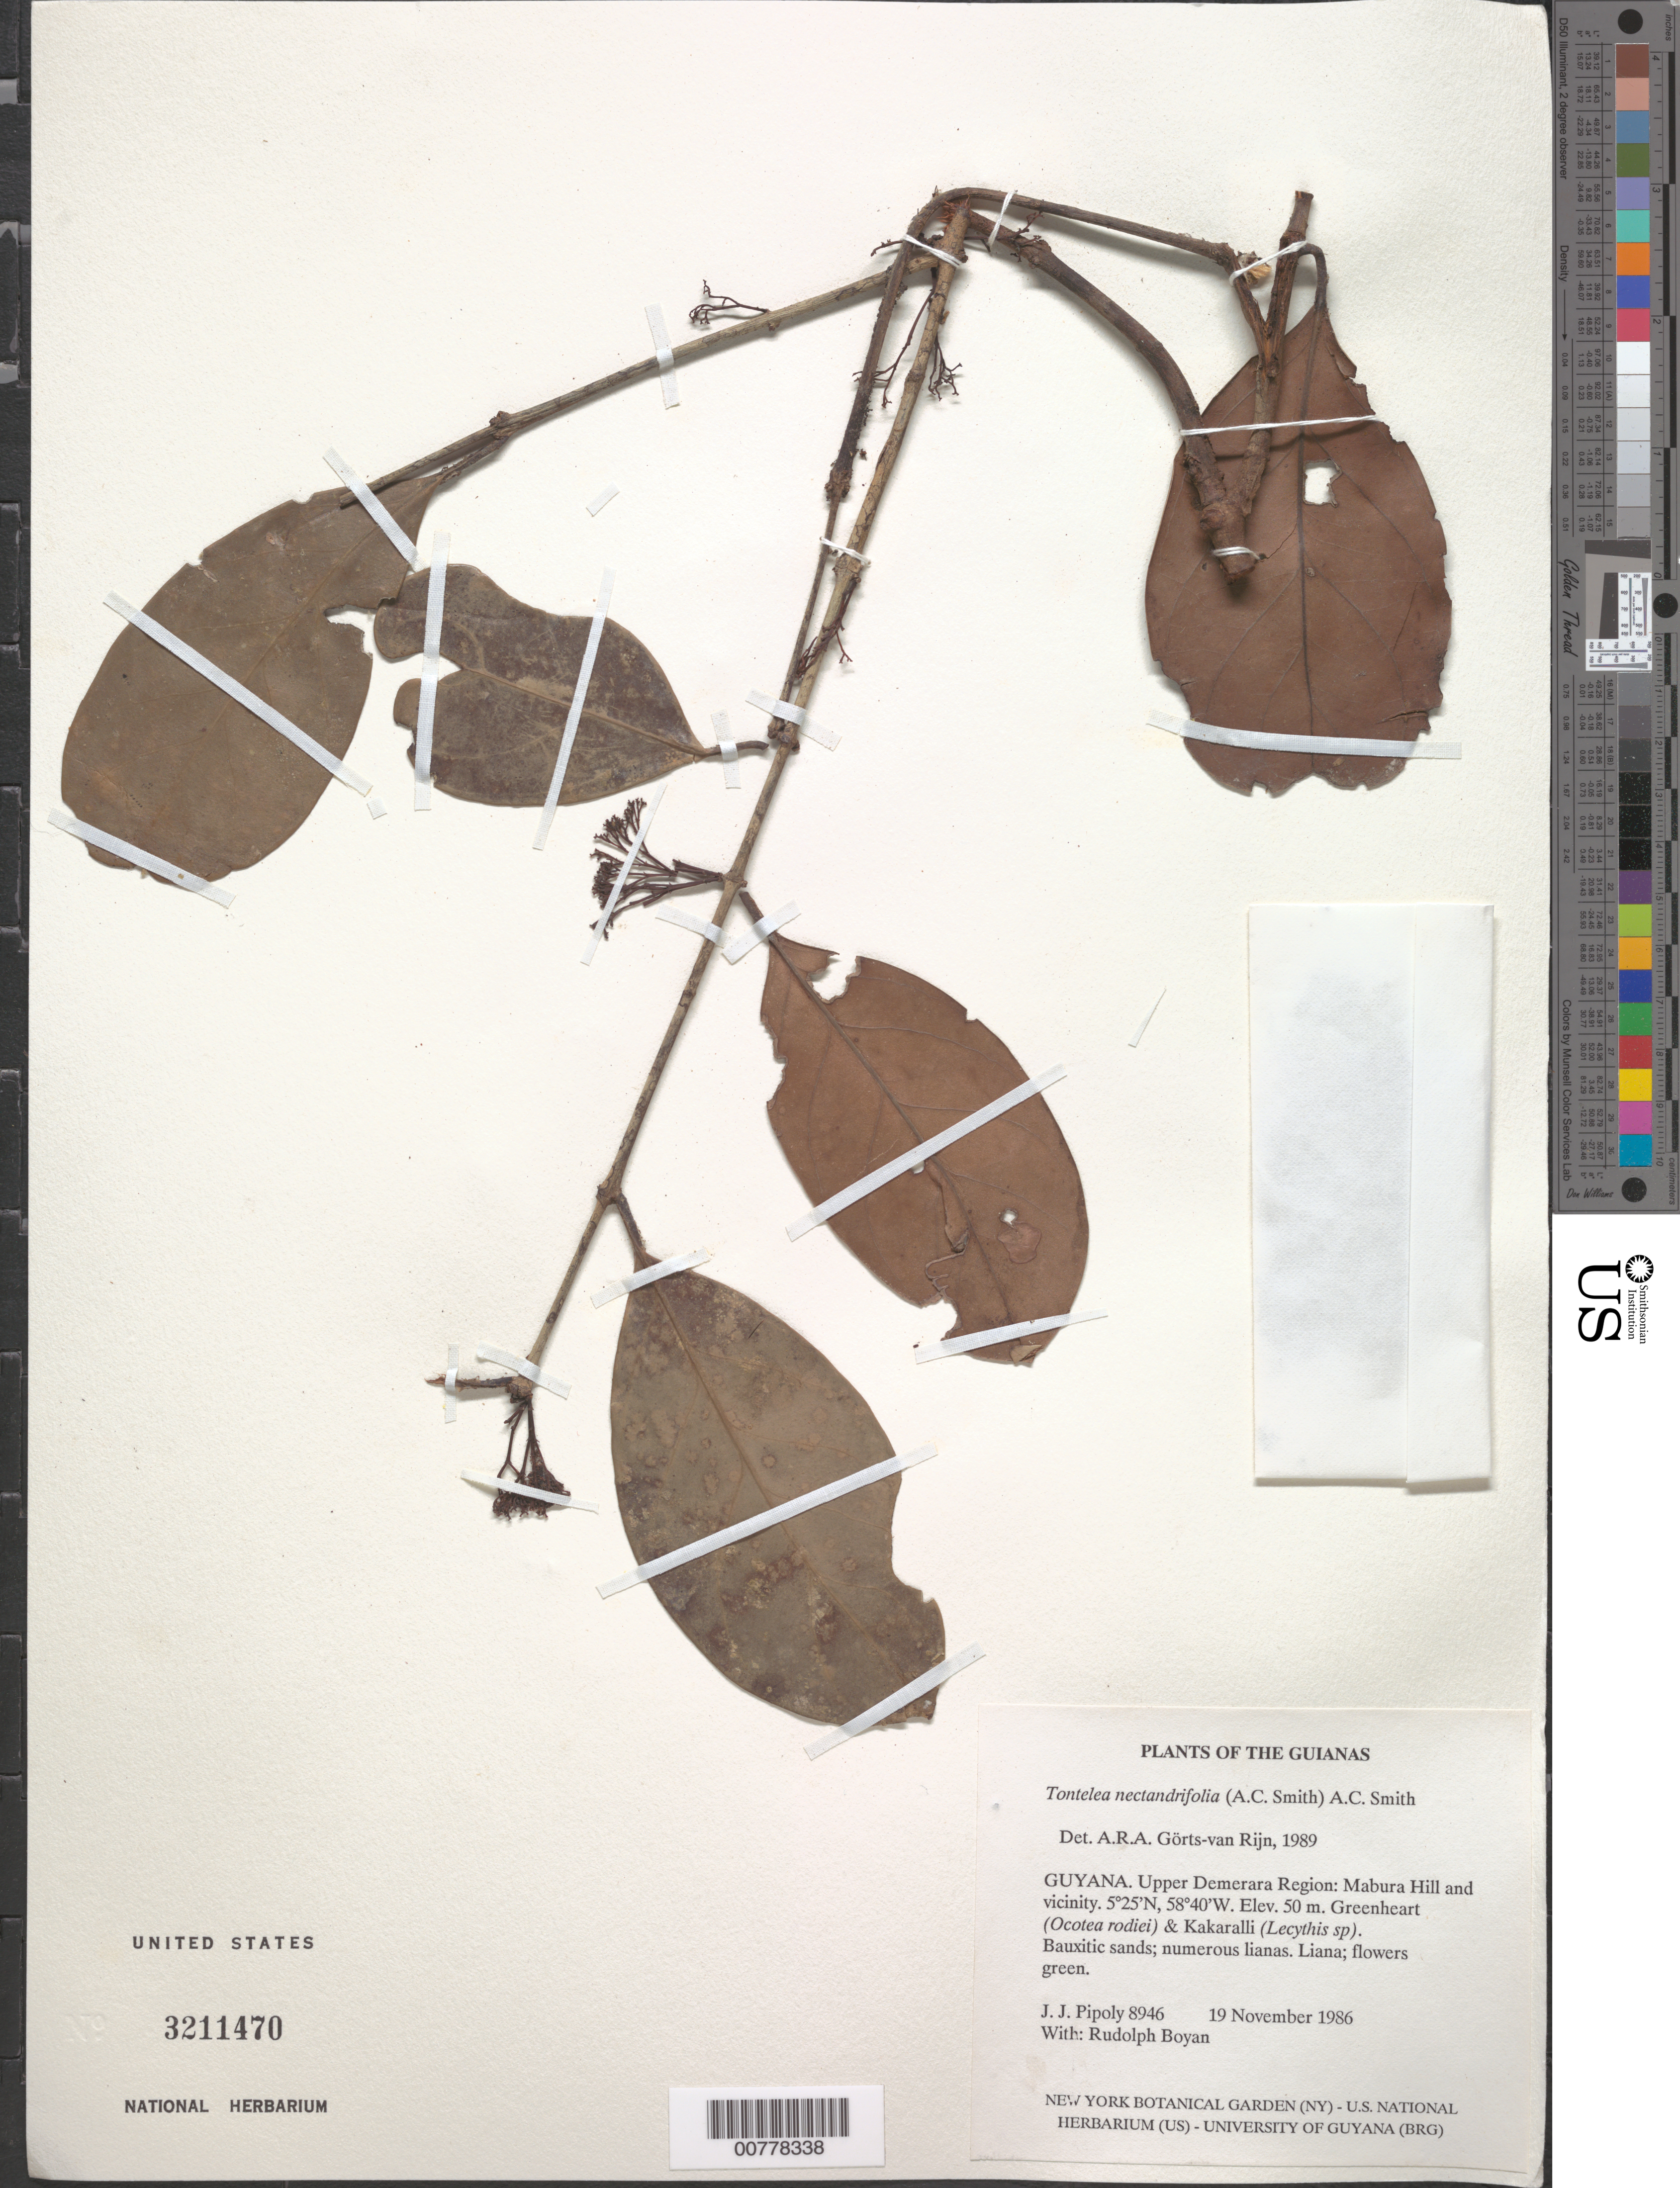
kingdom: Plantae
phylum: Tracheophyta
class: Magnoliopsida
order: Celastrales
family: Celastraceae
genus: Tontelea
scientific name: Tontelea nectandrifolia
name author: (A.C. Sm.) A.C. Sm.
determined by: Görts-van Rijn, A. R. A.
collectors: J. J. Pipoly & R. Boyan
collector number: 8946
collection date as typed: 19 November 1986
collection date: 1986-11-19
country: Guyana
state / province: U. Demerara-Berbice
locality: Mabura Hill and vicinity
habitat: Forest on bauxitic sands. Greenheart (Ocotea rodiaei) and Kakaralli (Lecythis sp). Numerous lianas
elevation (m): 50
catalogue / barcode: US 3211470